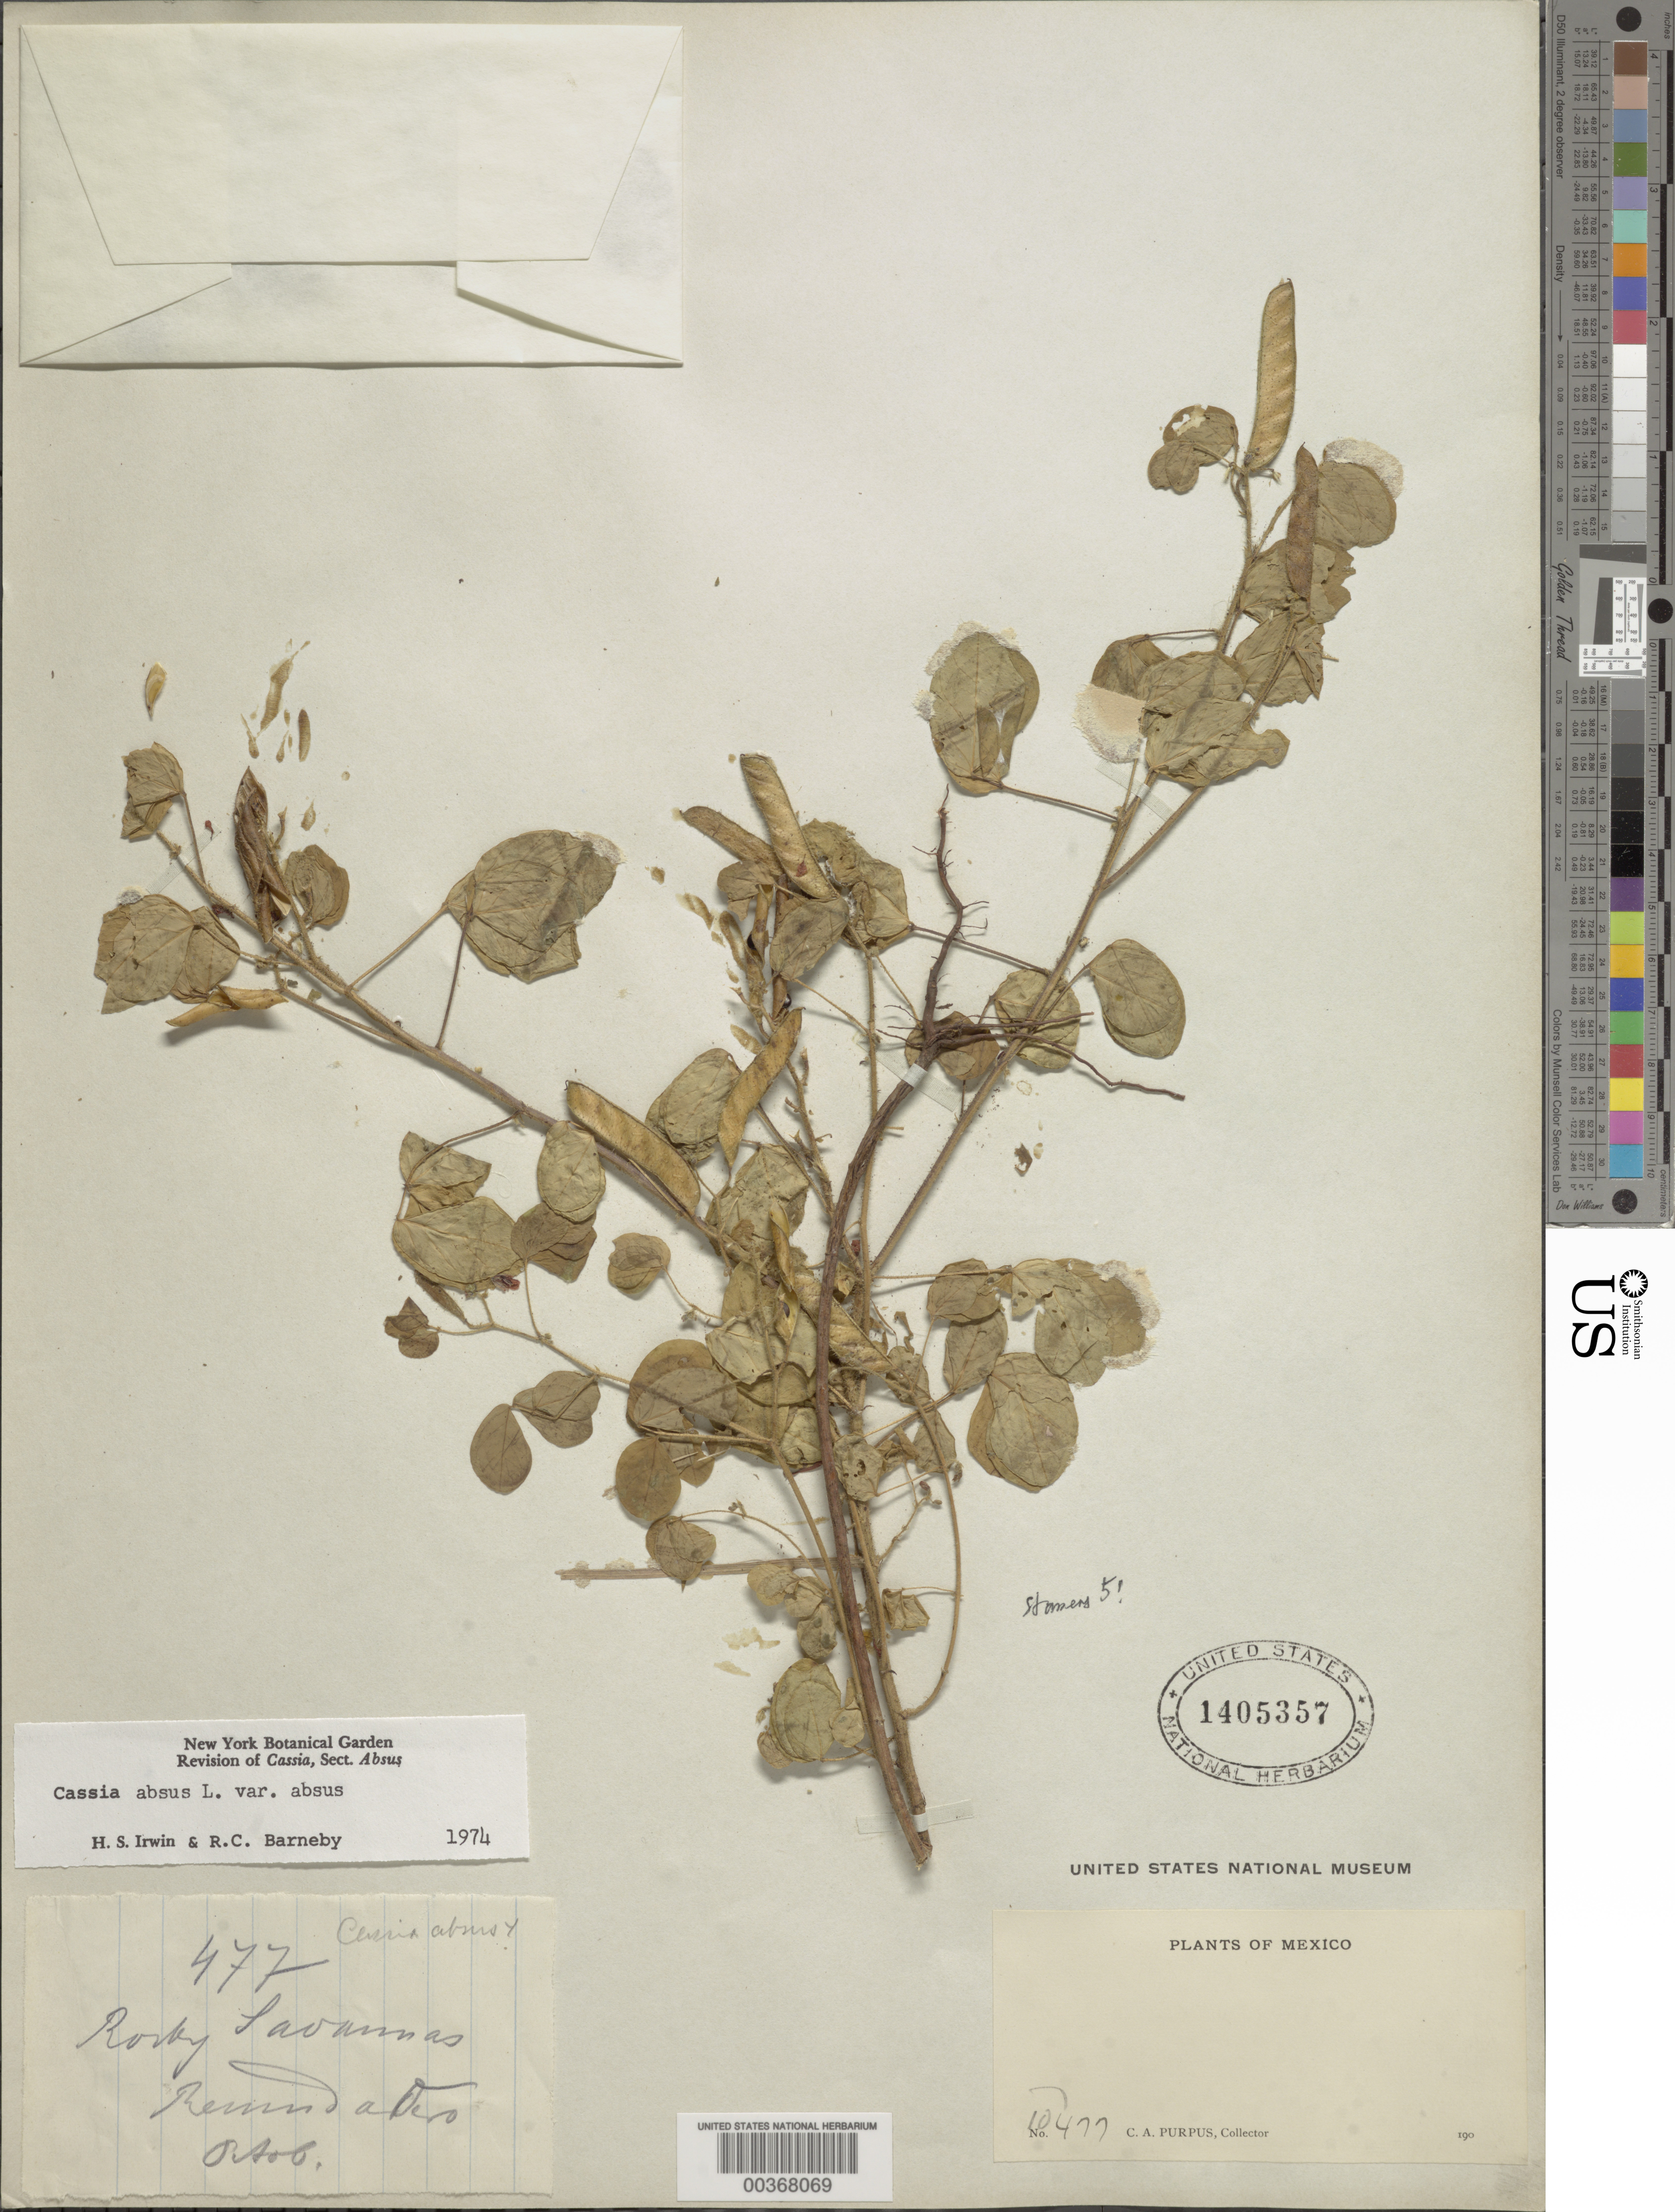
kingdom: Plantae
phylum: Tracheophyta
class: Magnoliopsida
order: Fabales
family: Fabaceae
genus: Chamaecrista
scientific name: Chamaecrista absus var. absus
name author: (L.) H.S. Irwin & Barneby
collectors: C. A. Purpus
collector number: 10477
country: Mexico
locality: Remindadero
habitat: Rocky savannas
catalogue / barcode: US 1405357